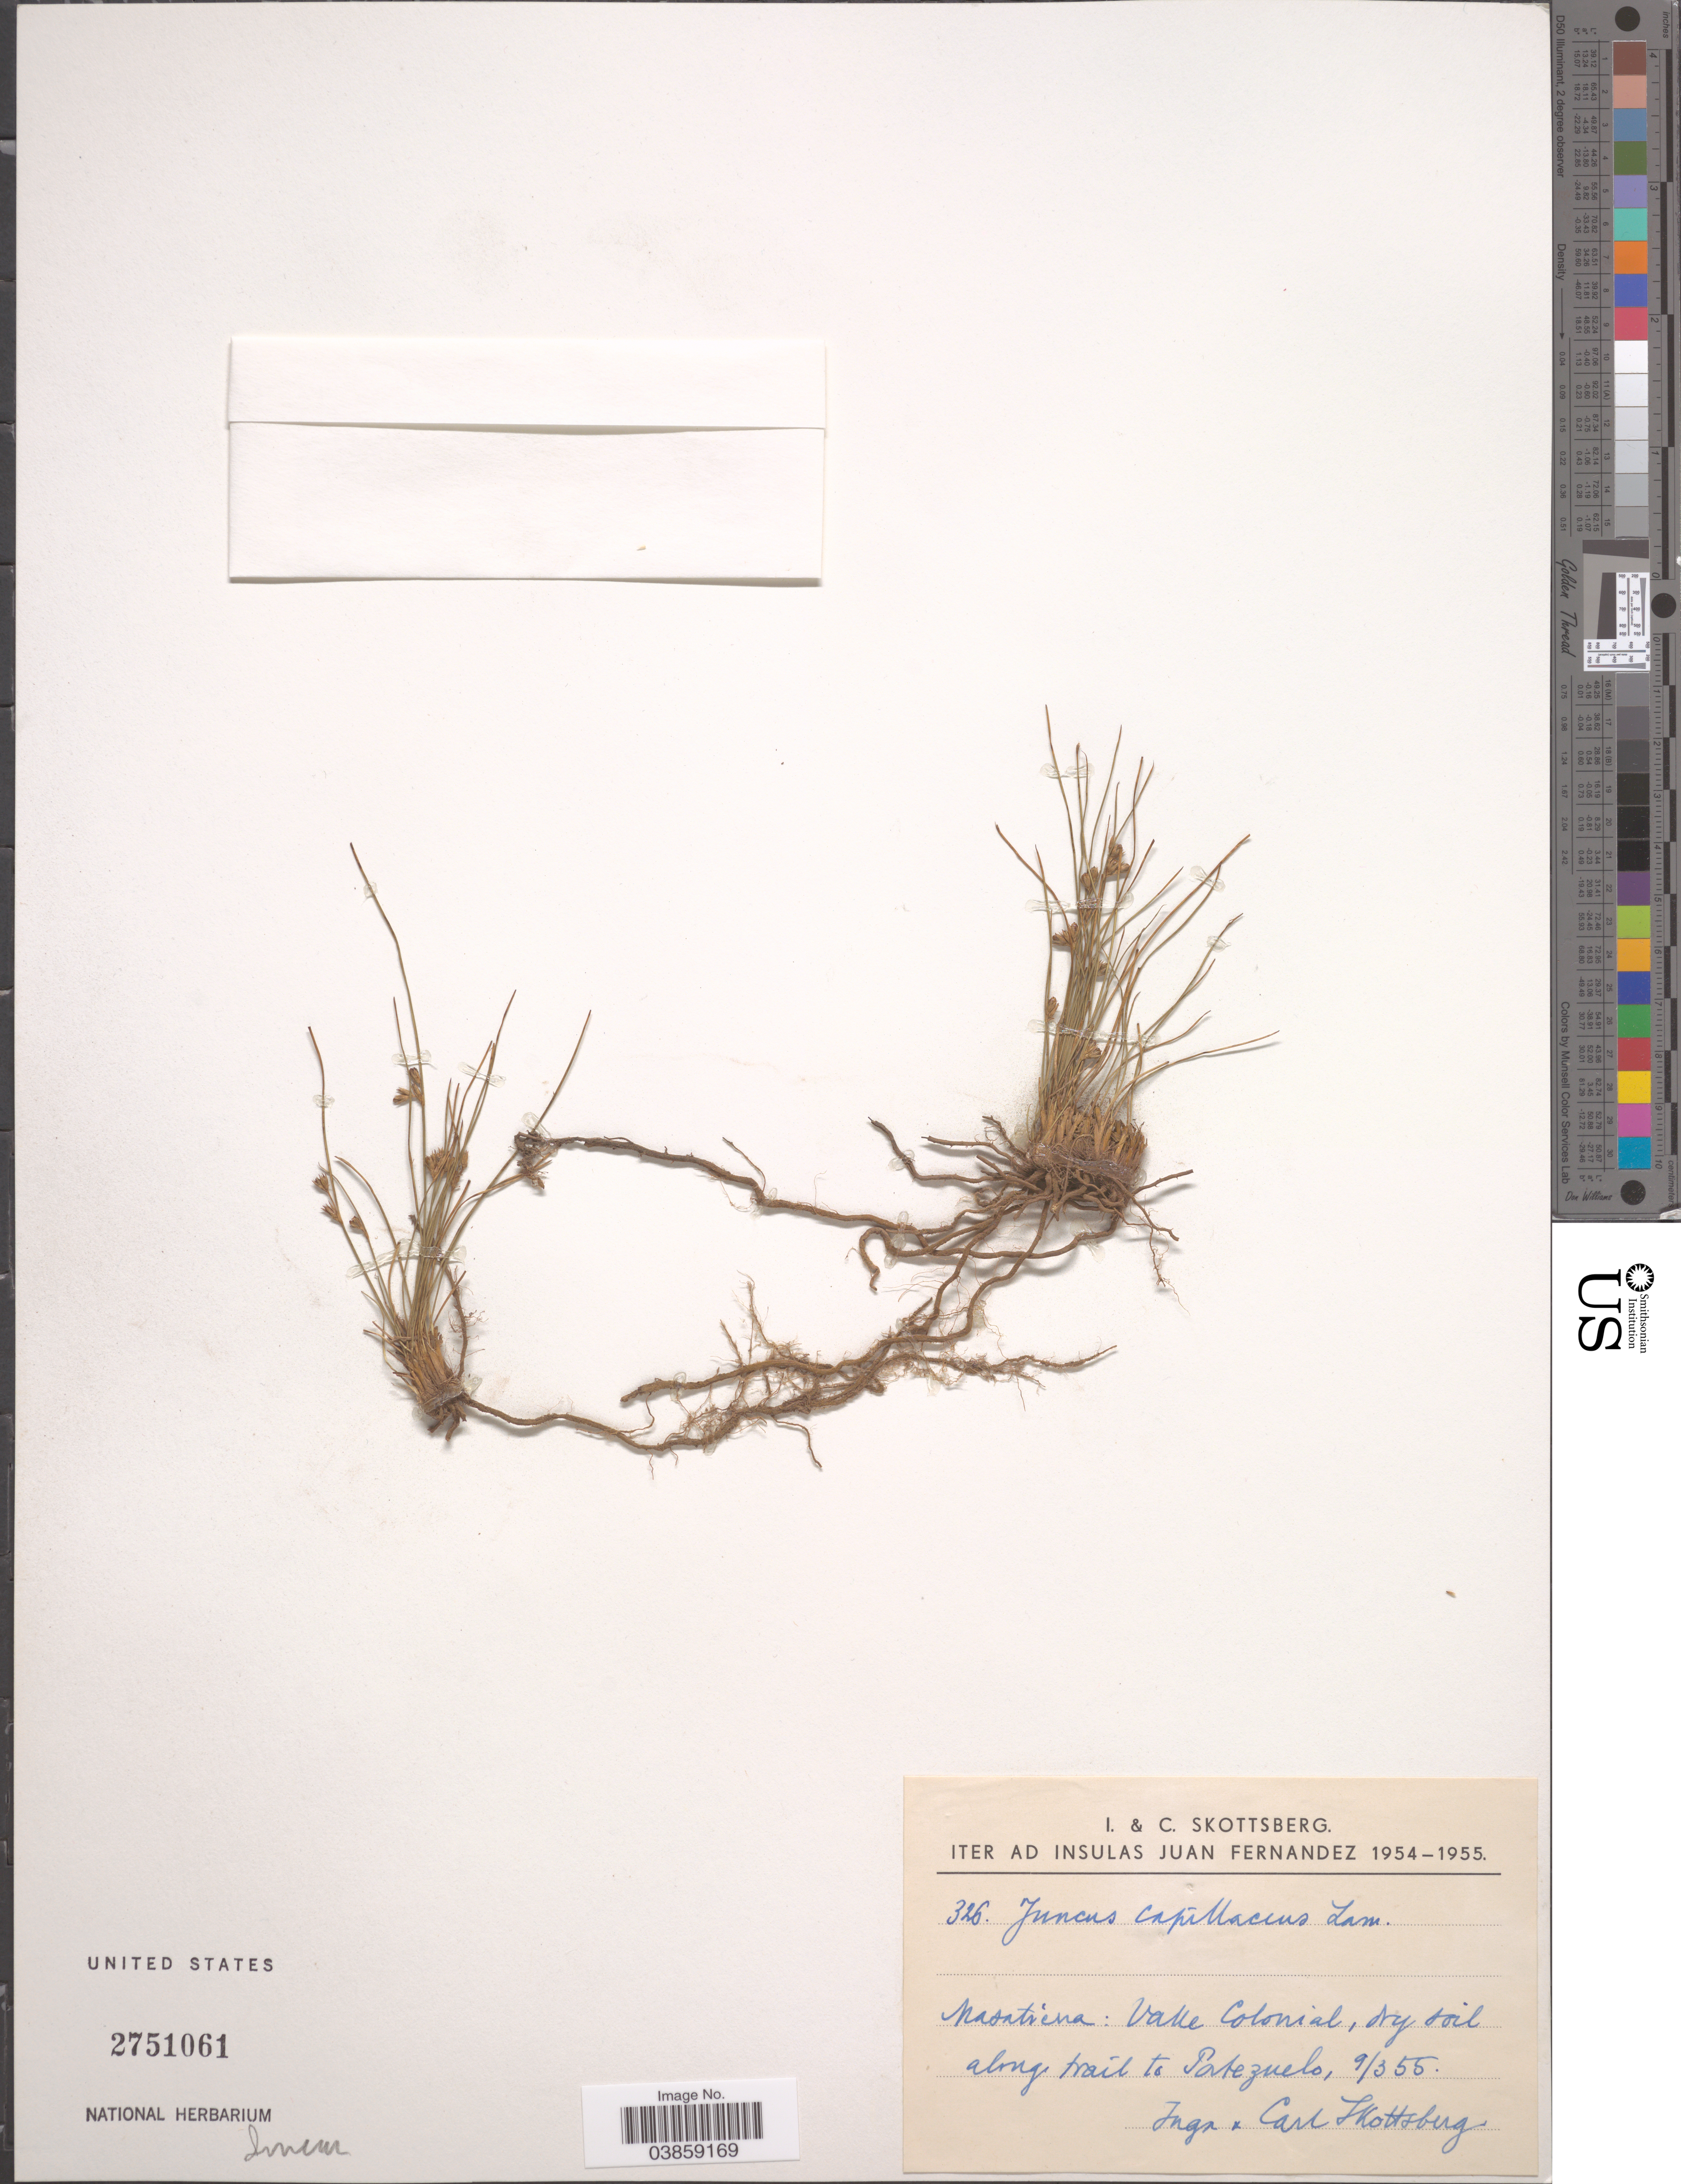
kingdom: Plantae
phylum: Tracheophyta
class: Liliopsida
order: Poales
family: Juncaceae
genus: Juncus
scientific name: Juncus capillaceus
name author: Lam.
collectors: I. Skottsberg & C. Skottsberg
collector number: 326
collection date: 1955-03-09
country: Chile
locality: Iter ad Insulas Juan Fernandez [unsure placement] Masatierra: Valle Colonial, dry soil along trail to Patezuelo.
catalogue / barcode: US 2751061